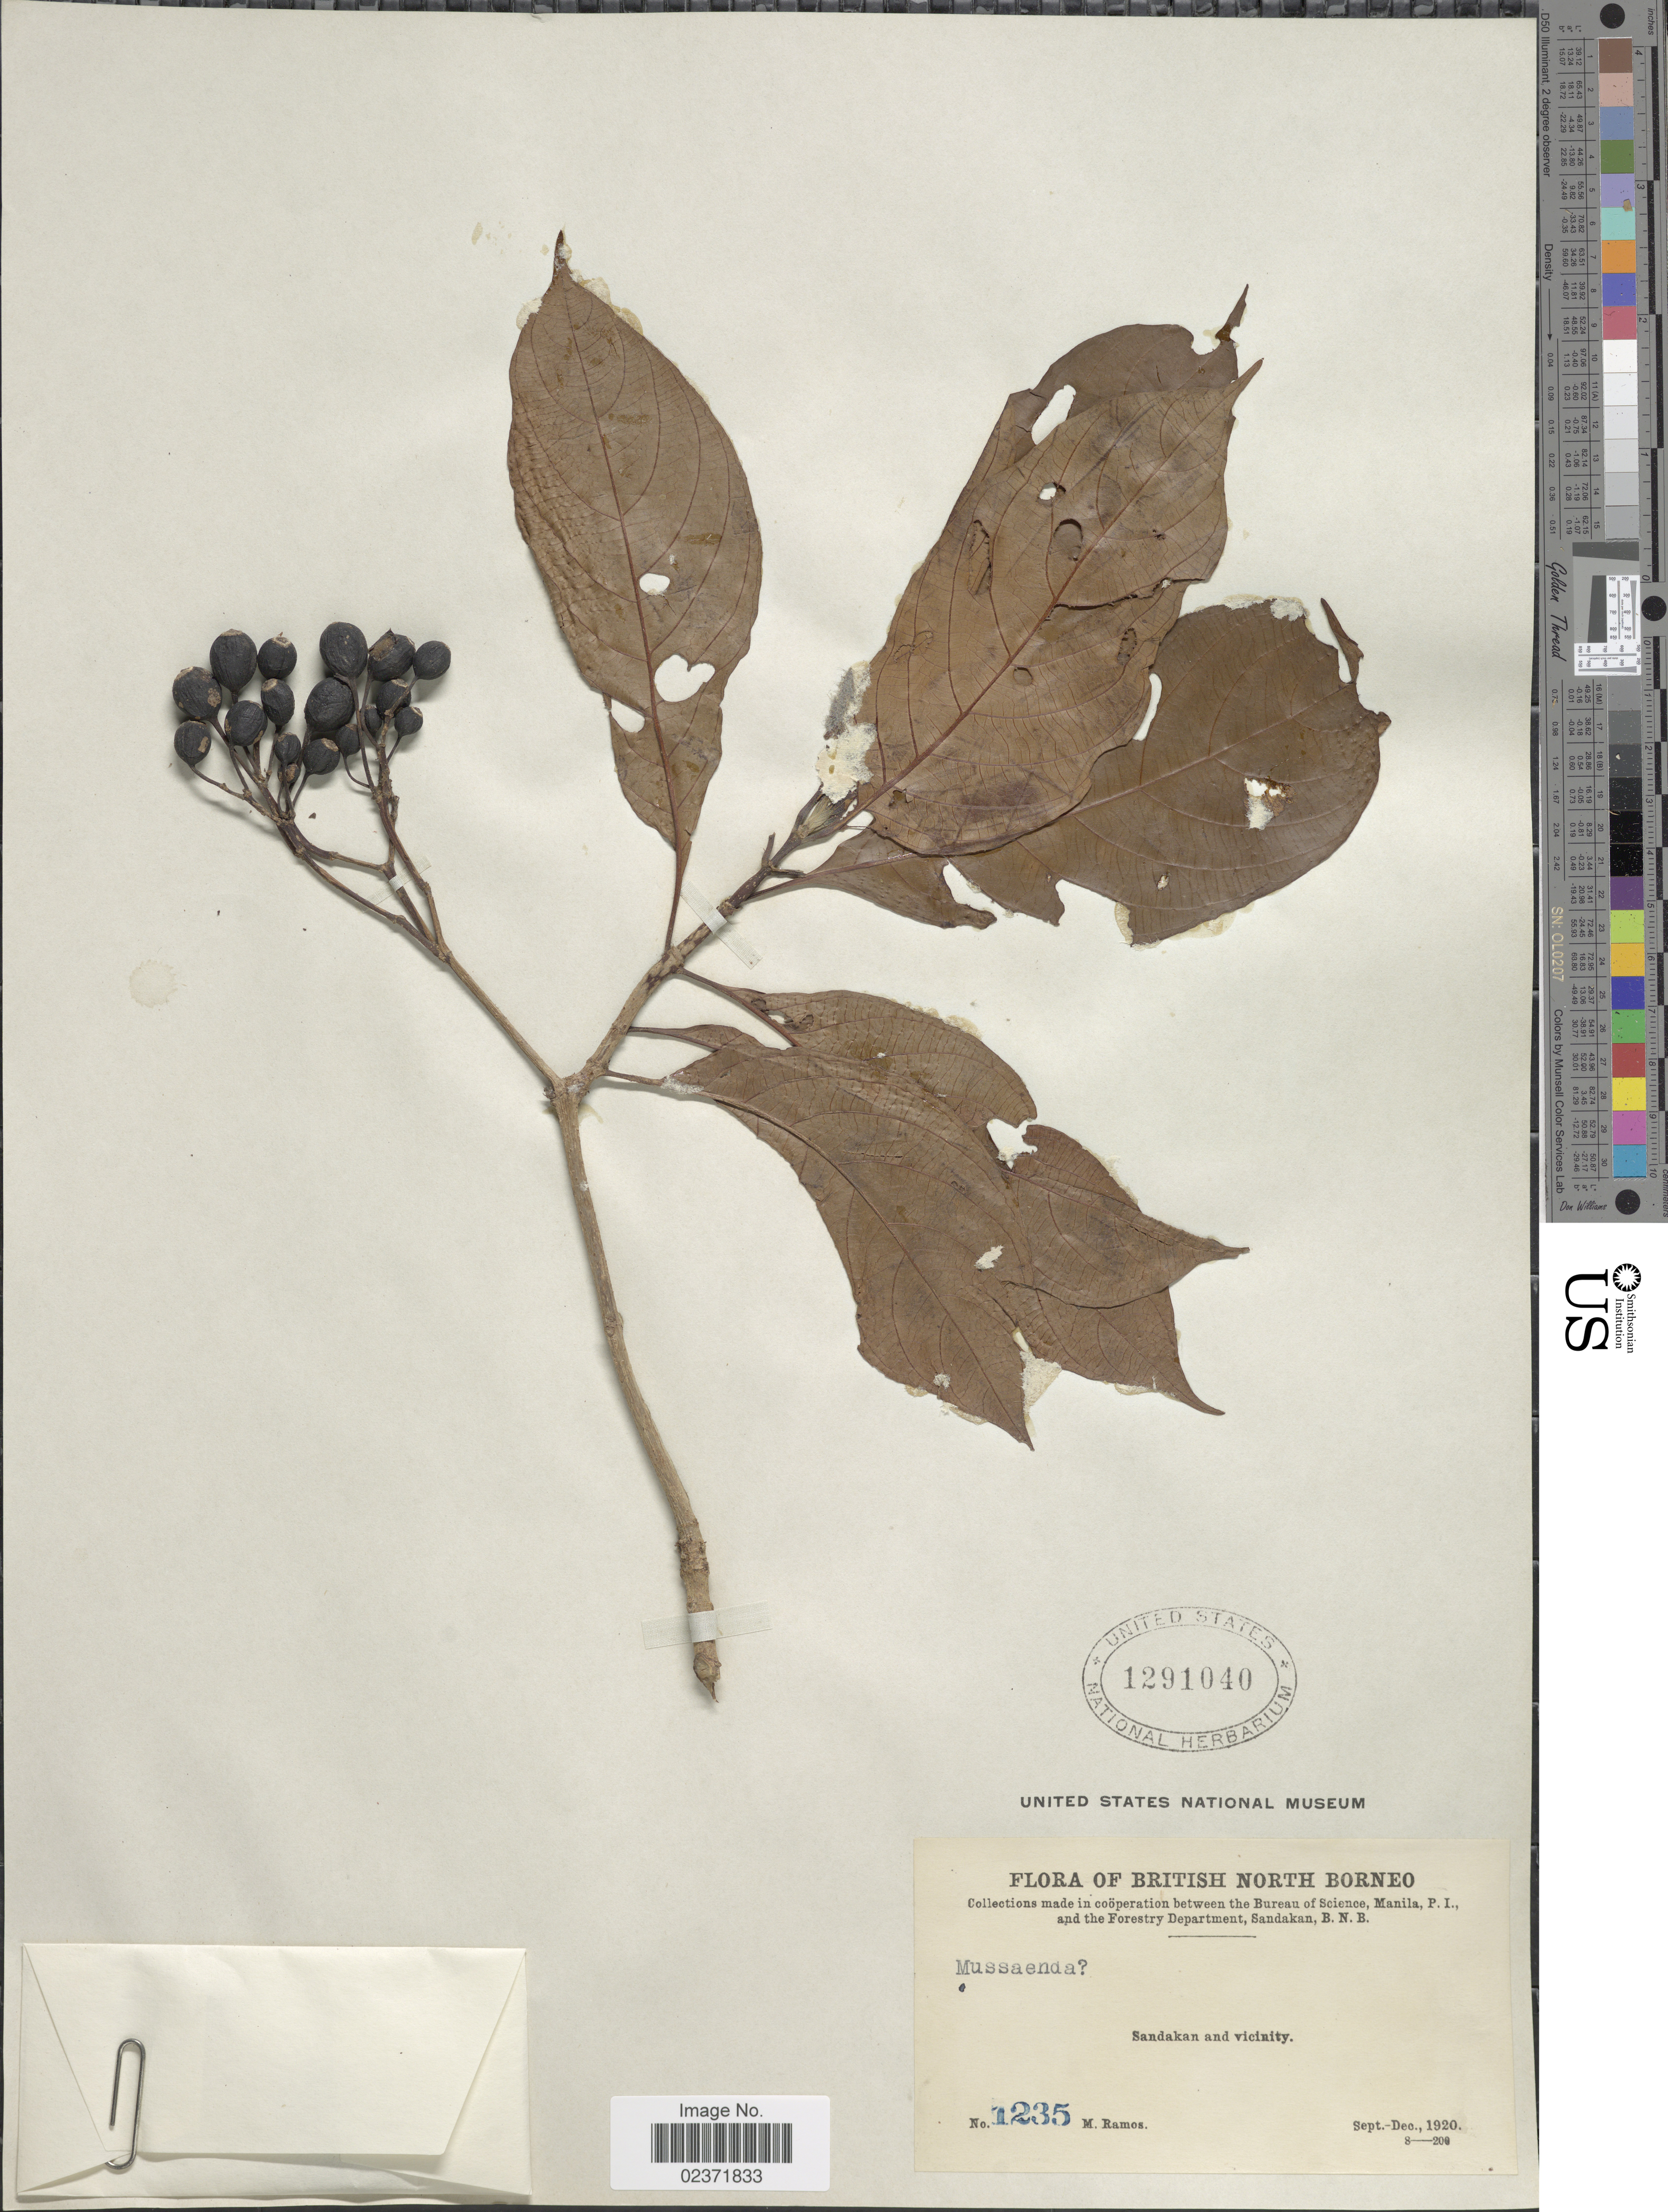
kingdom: Plantae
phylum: Tracheophyta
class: Magnoliopsida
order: Gentianales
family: Rubiaceae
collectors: M. Ramos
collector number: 1235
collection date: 1920-09/1920-12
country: Malaysia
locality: British North Borneo, Sandakan and vicinity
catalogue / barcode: US 1291040